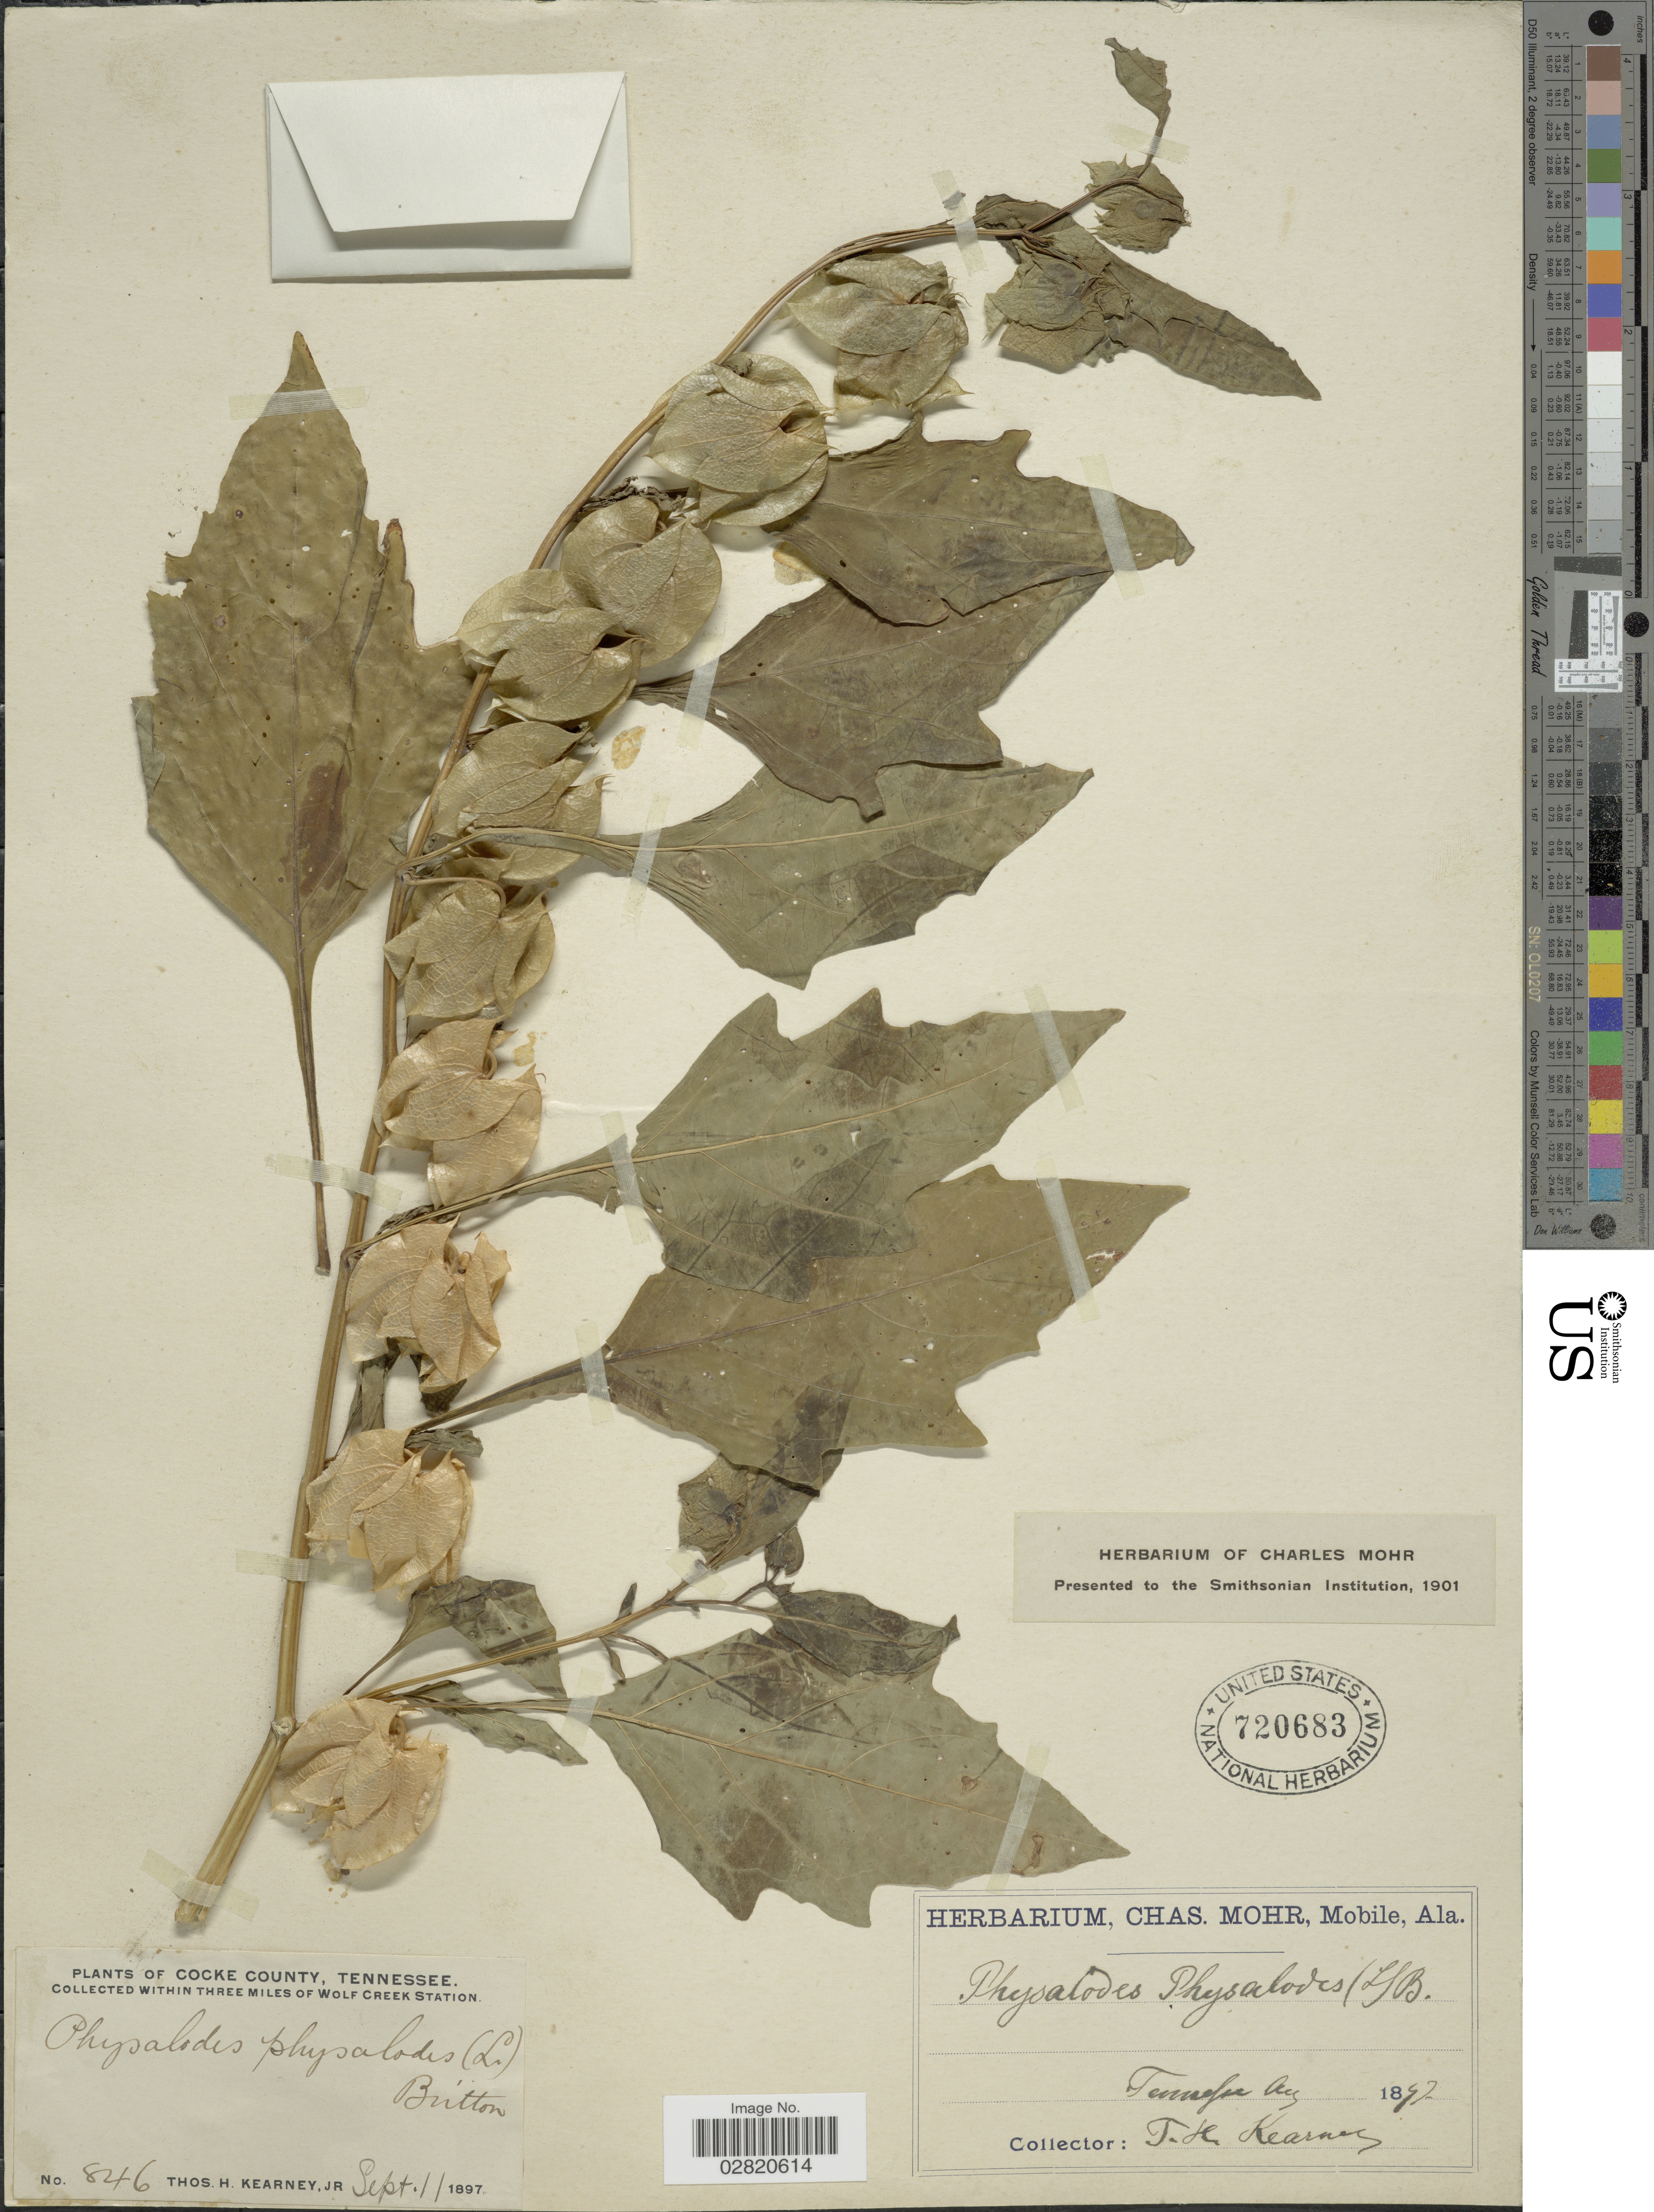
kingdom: Plantae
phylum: Tracheophyta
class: Magnoliopsida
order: Solanales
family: Solanaceae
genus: Nicandra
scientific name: Nicandra physalodes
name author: (L.) Gaertn.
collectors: T. H. Kearney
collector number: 846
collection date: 1897-09-11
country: United States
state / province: Tennessee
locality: Cocke County. Within three miles of Wolf Creek Station.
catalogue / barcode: US 720683